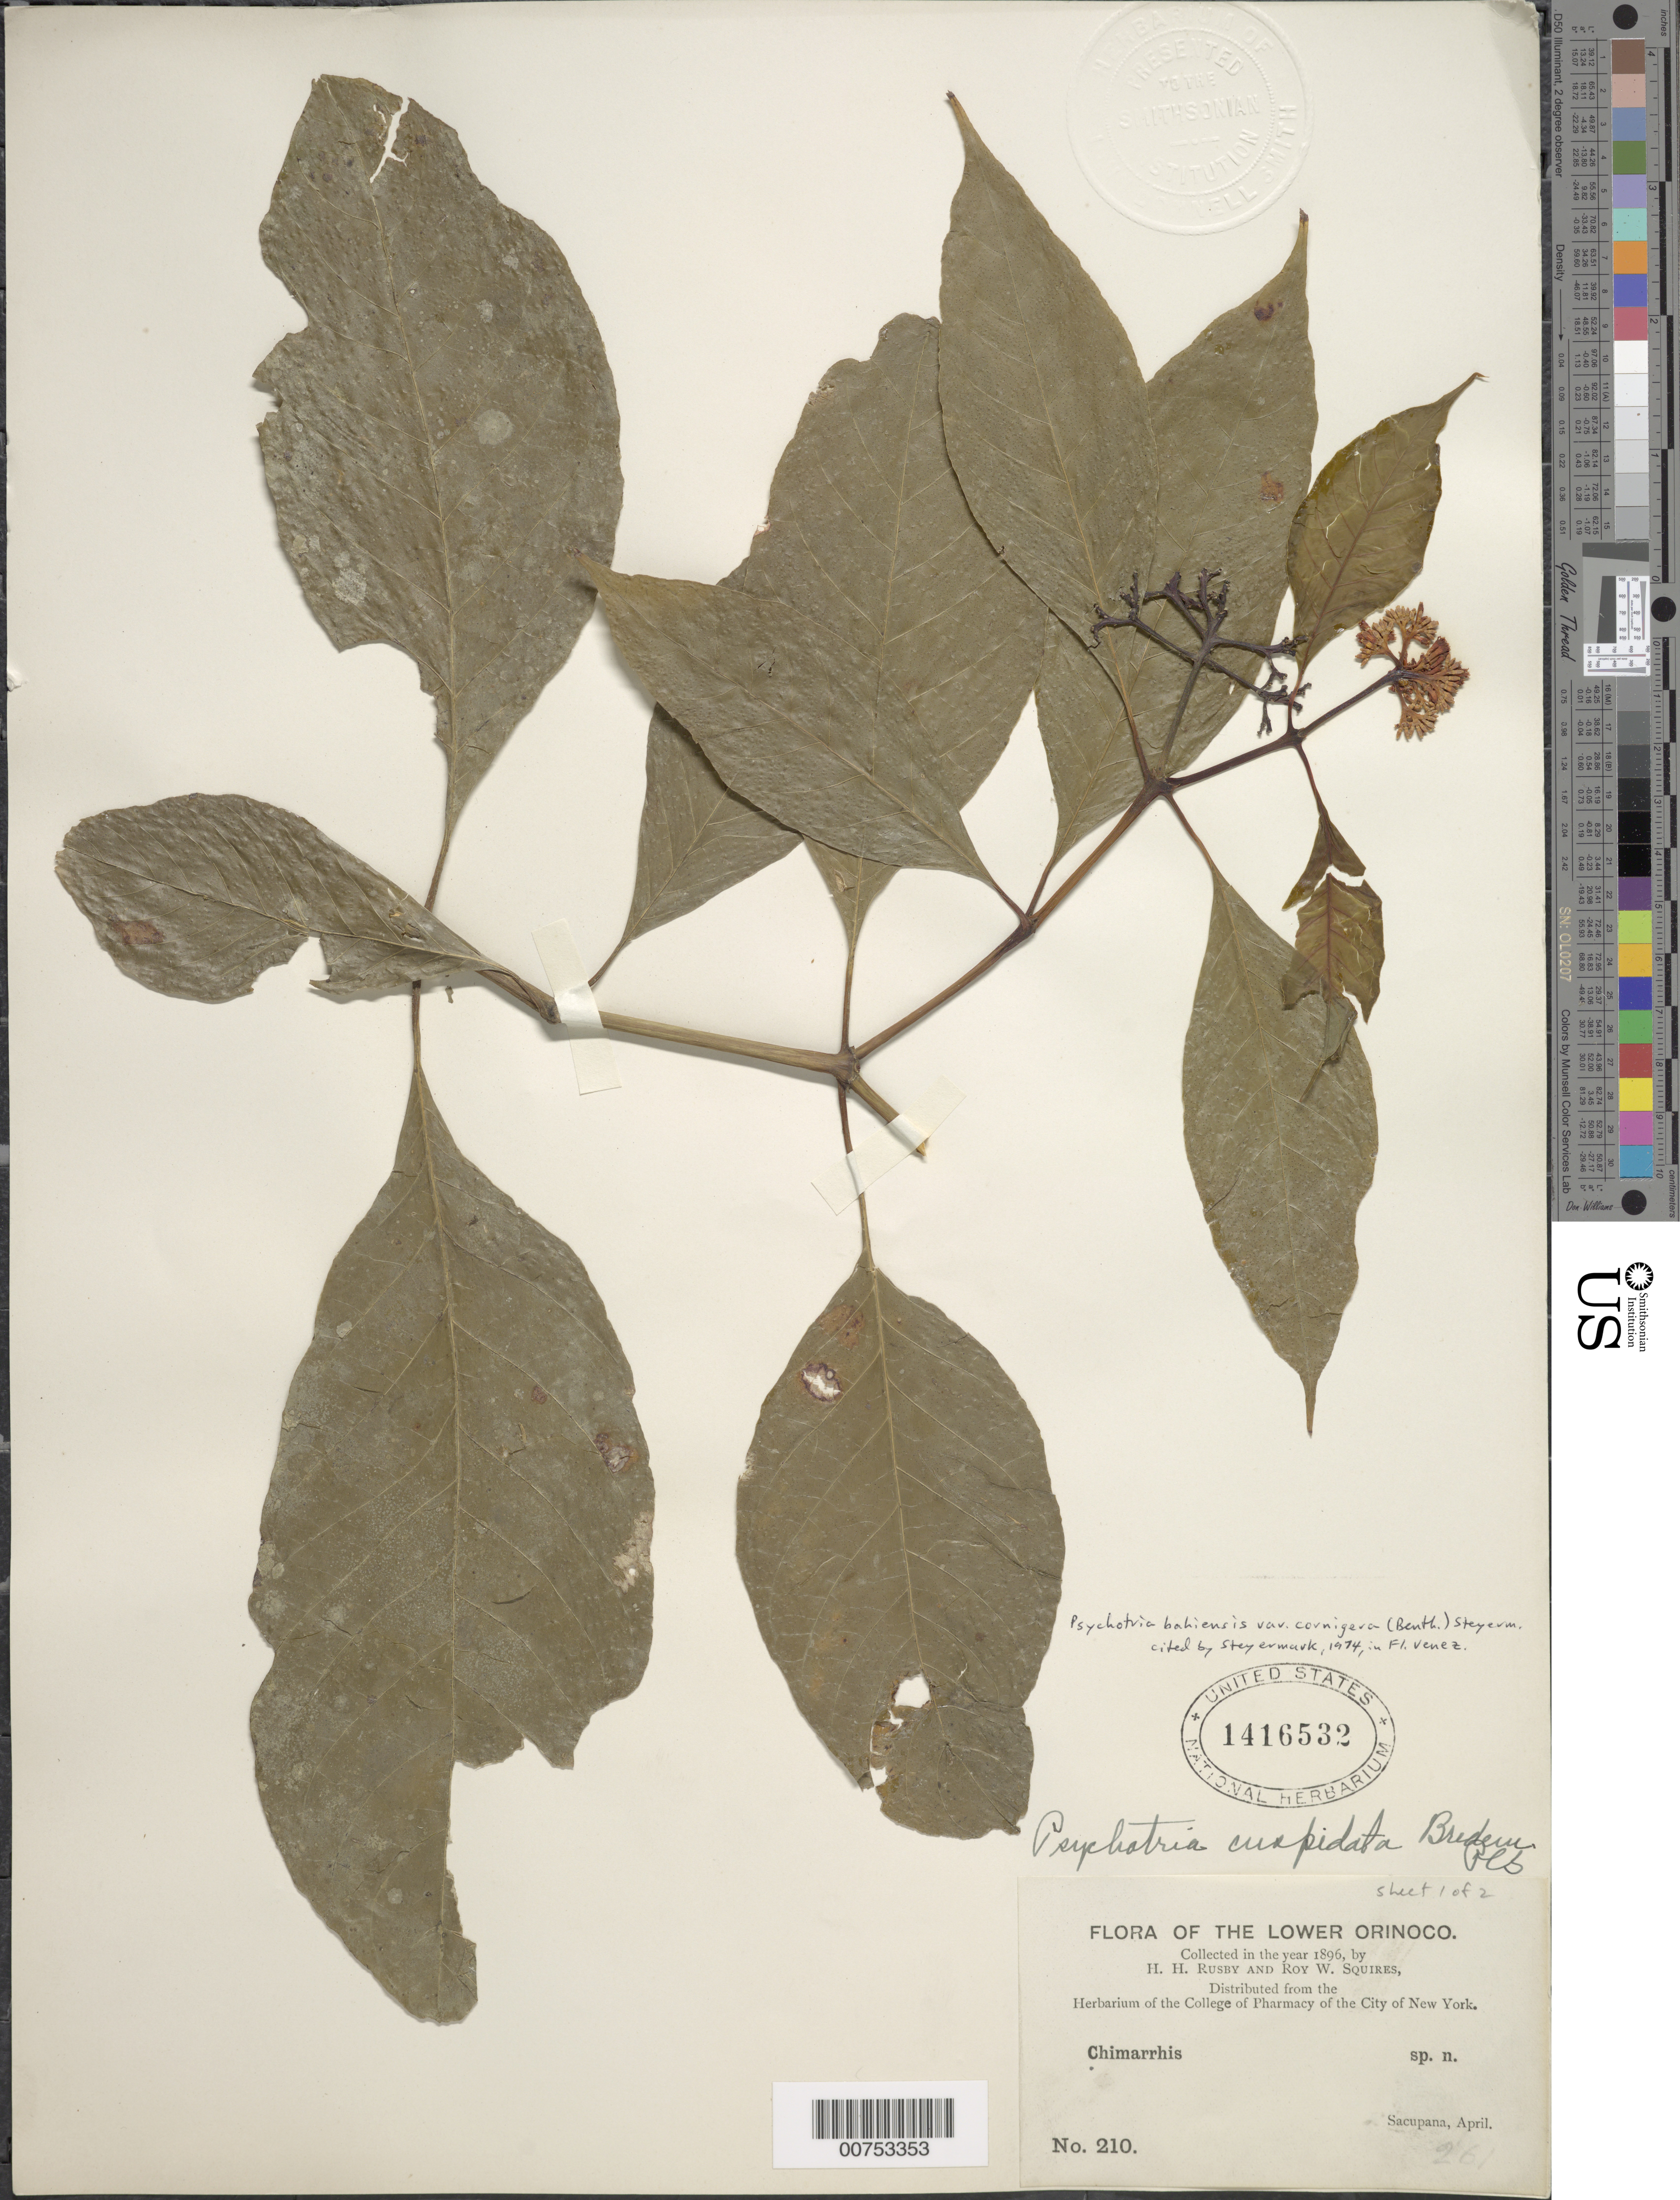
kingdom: Plantae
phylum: Tracheophyta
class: Magnoliopsida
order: Gentianales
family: Rubiaceae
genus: Psychotria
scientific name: Psychotria bahiensis var. cornigera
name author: (Benth.) Steyerm.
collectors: H. H. Rusby & R. Squires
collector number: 210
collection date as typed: April 1896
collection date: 1896-04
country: Venezuela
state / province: Delta Amacuro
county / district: Antonio Díaz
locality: Lower Orinoco, Sacupana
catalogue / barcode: US 1416532